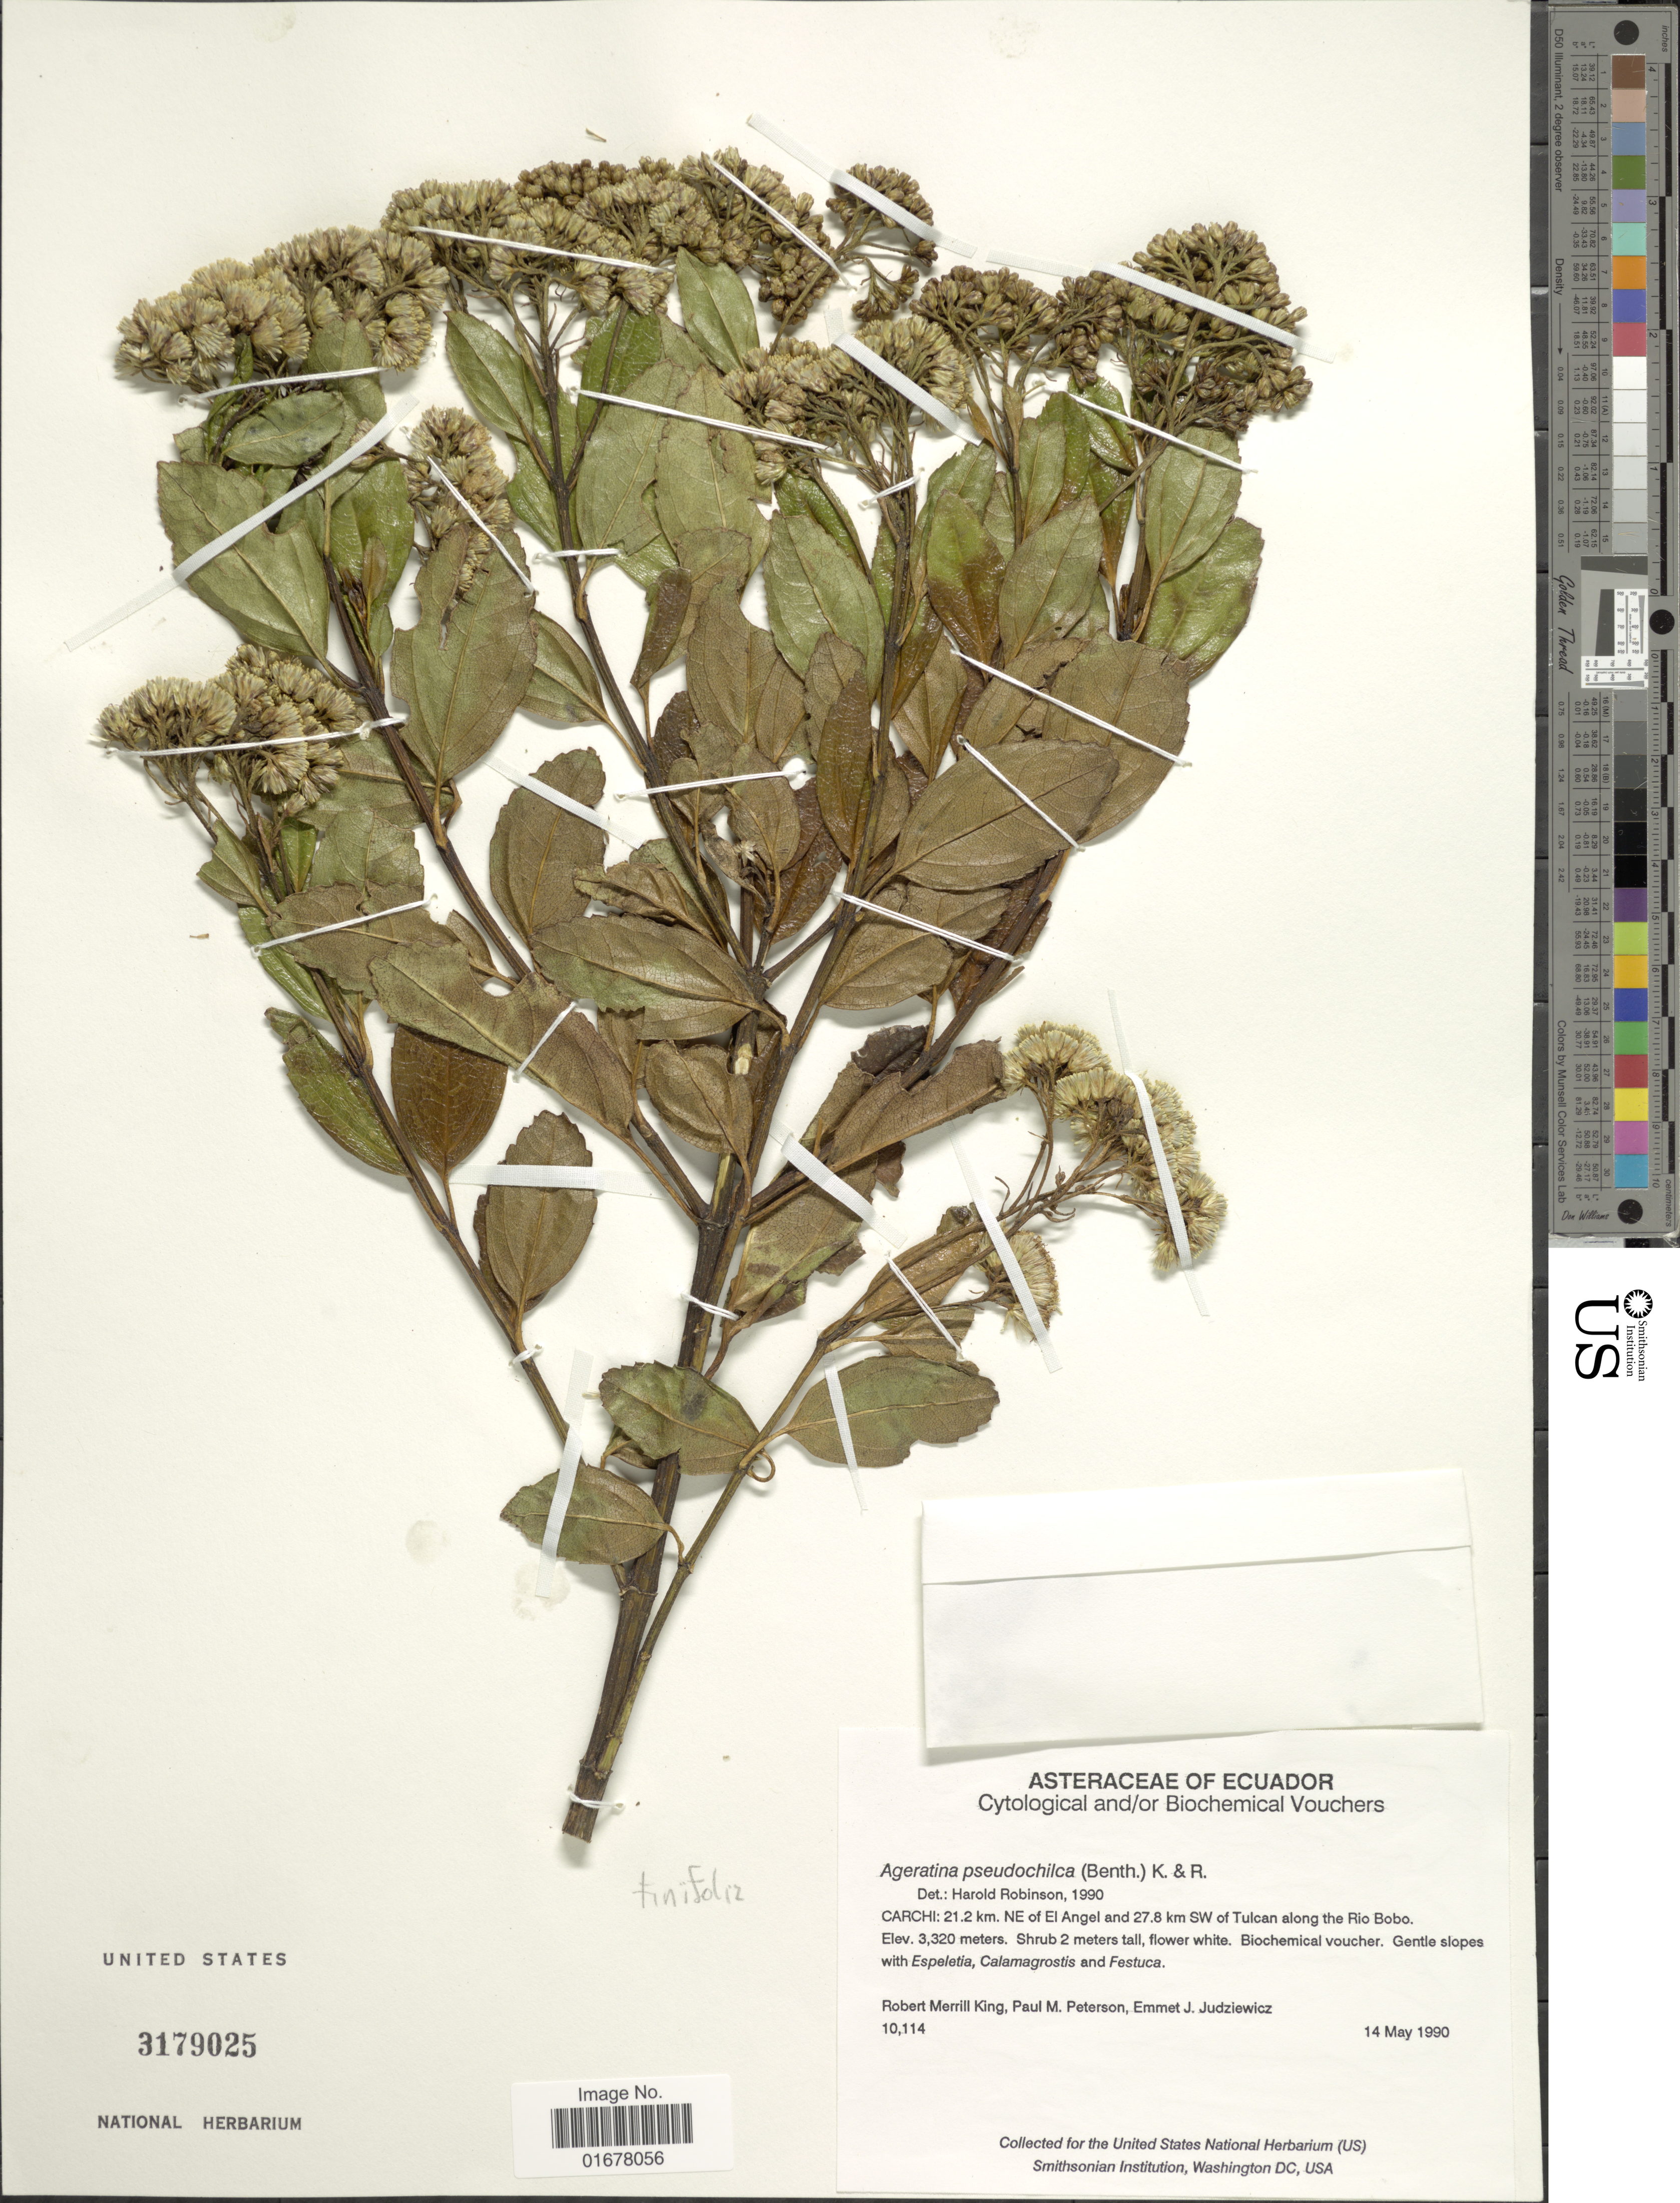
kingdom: Plantae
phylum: Tracheophyta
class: Magnoliopsida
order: Asterales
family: Asteraceae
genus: Ageratina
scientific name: Ageratina tinifolia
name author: (Kunth) R.M. King & H. Rob.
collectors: R. M. King, P. M. Peterson & E. J. Judziewicz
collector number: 10114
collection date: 1990-05-14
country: Ecuador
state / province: Carchi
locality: Carchi: 21.2 km. NE of El Angel SW of Tulcan along the Rio Bobo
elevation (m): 3320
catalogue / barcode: US 3179025